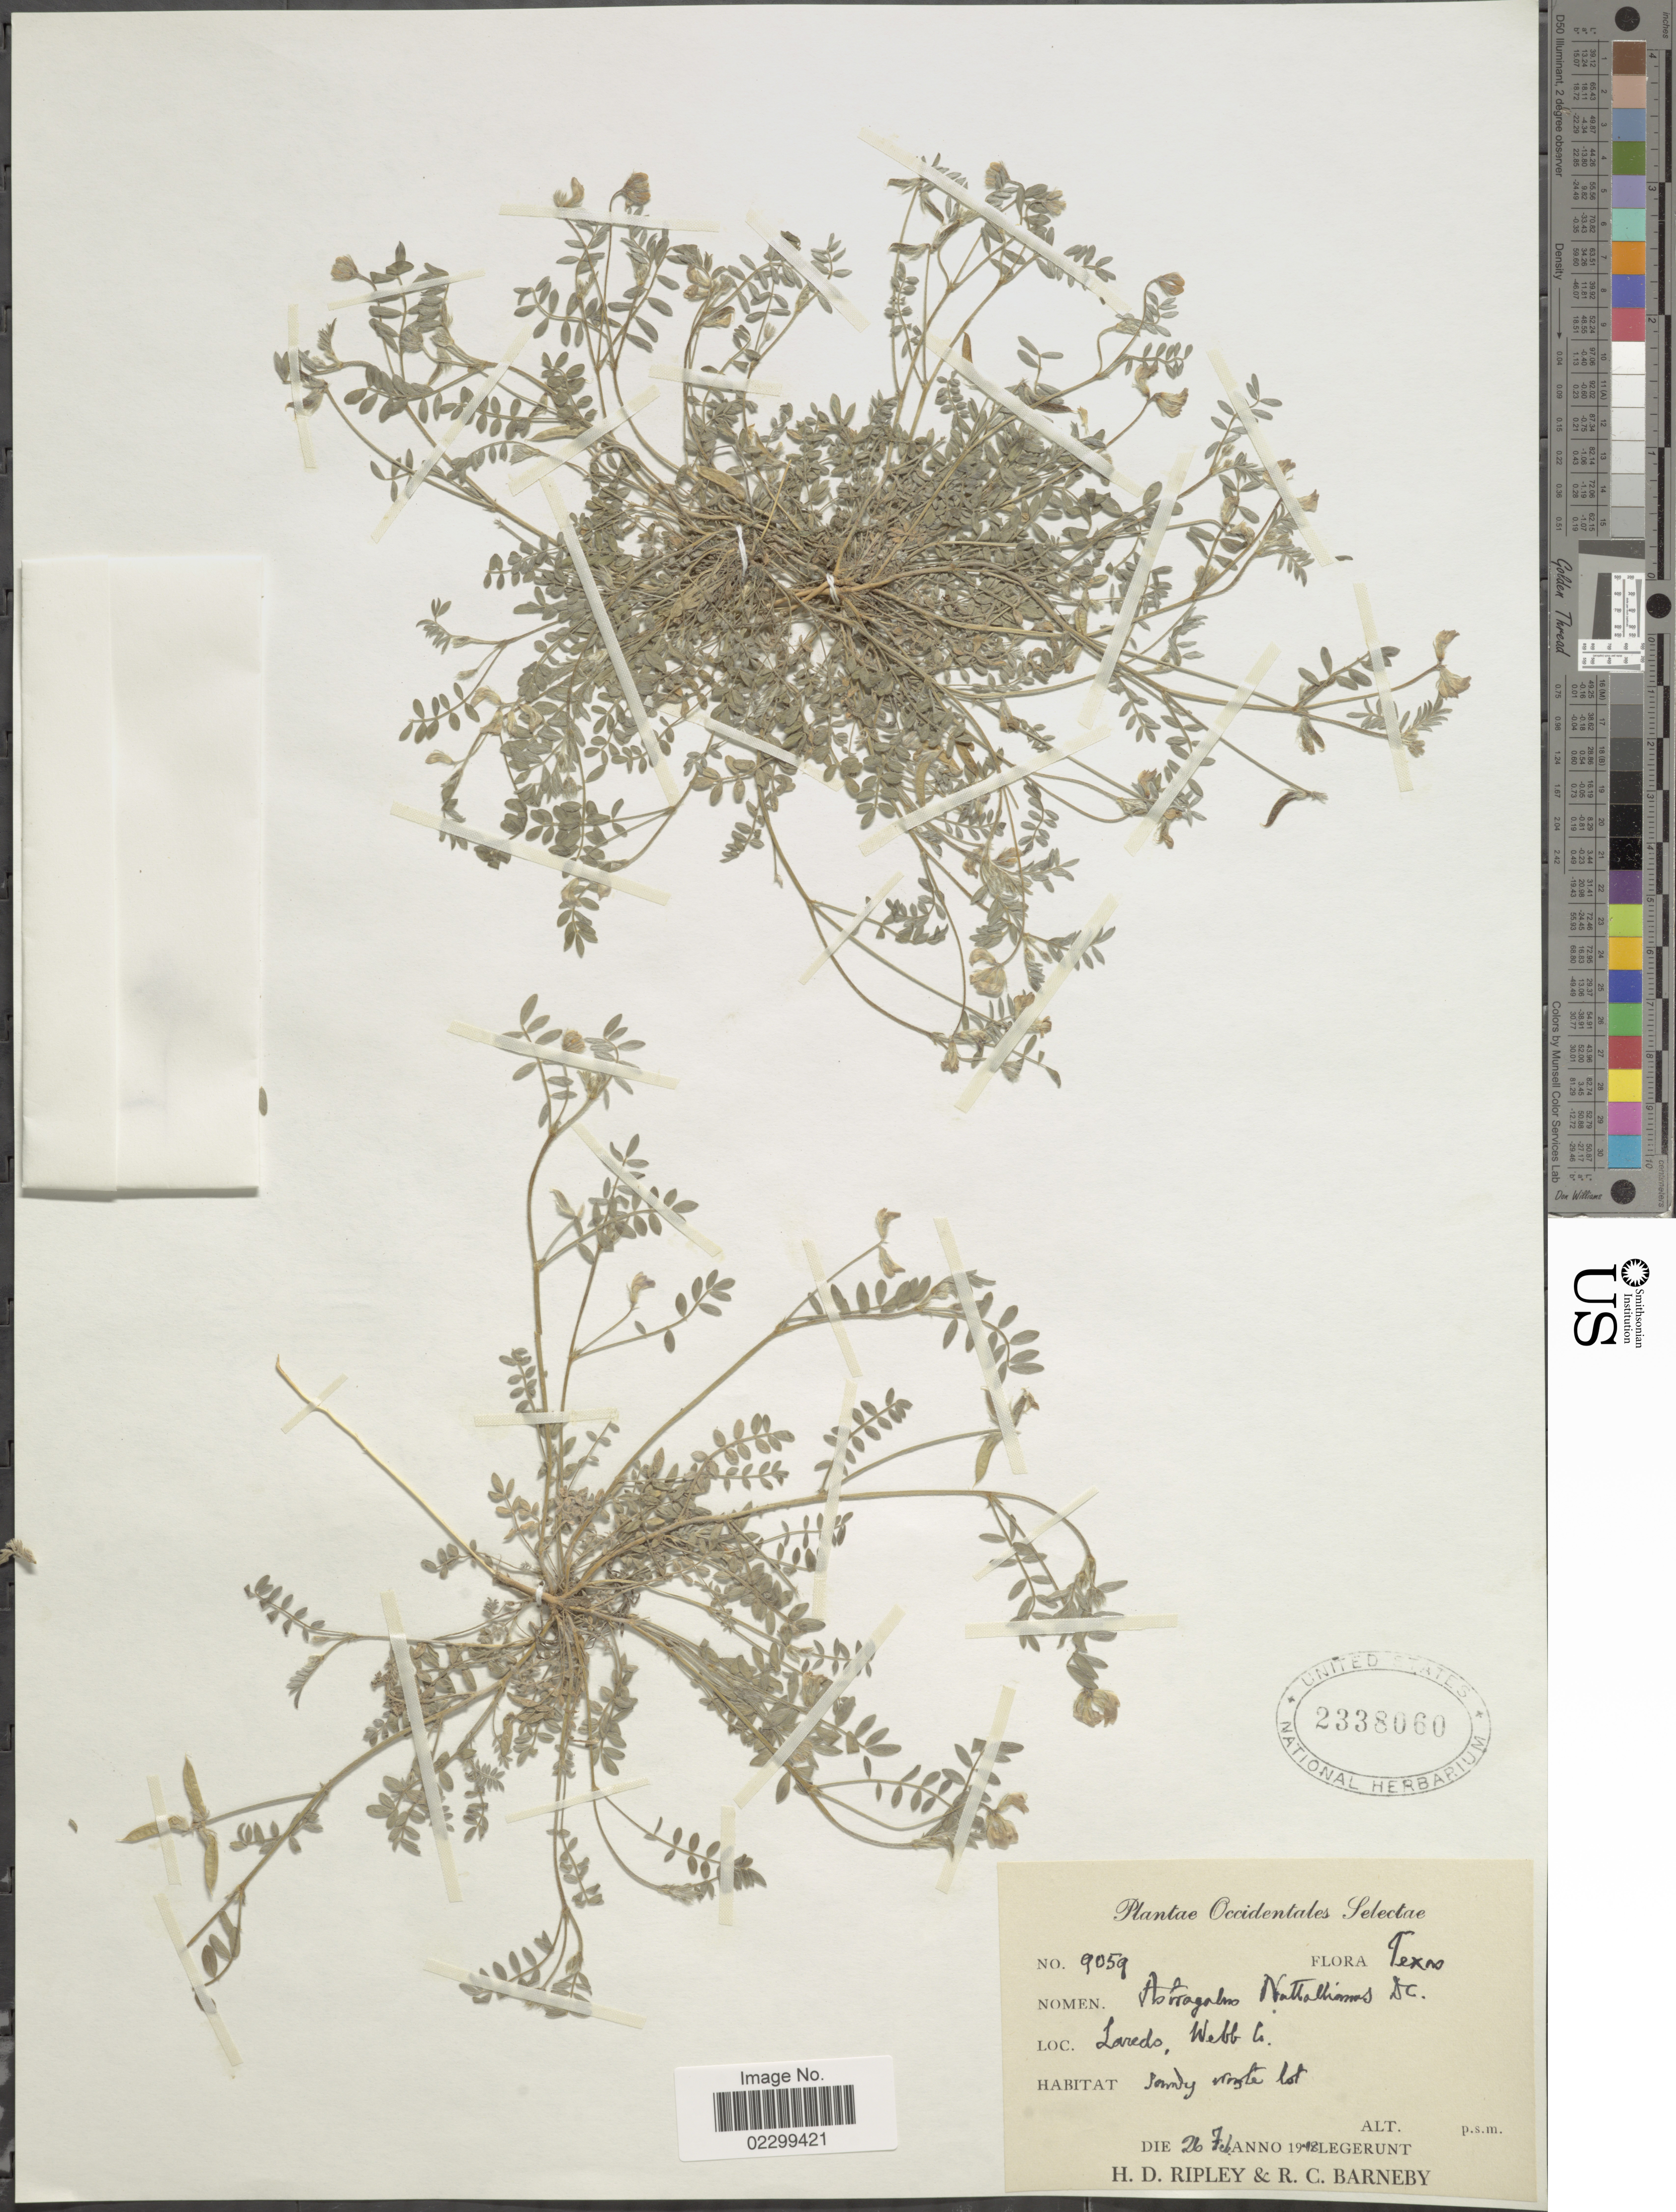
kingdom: Plantae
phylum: Tracheophyta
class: Magnoliopsida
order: Fabales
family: Fabaceae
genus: Astragalus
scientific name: Astragalus nuttallianus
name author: DC.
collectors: H. Ripley & R. C. Barneby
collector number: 9059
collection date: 1948-01-26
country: United States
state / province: Texas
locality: Laredo, Webb Co.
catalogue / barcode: US 2338060